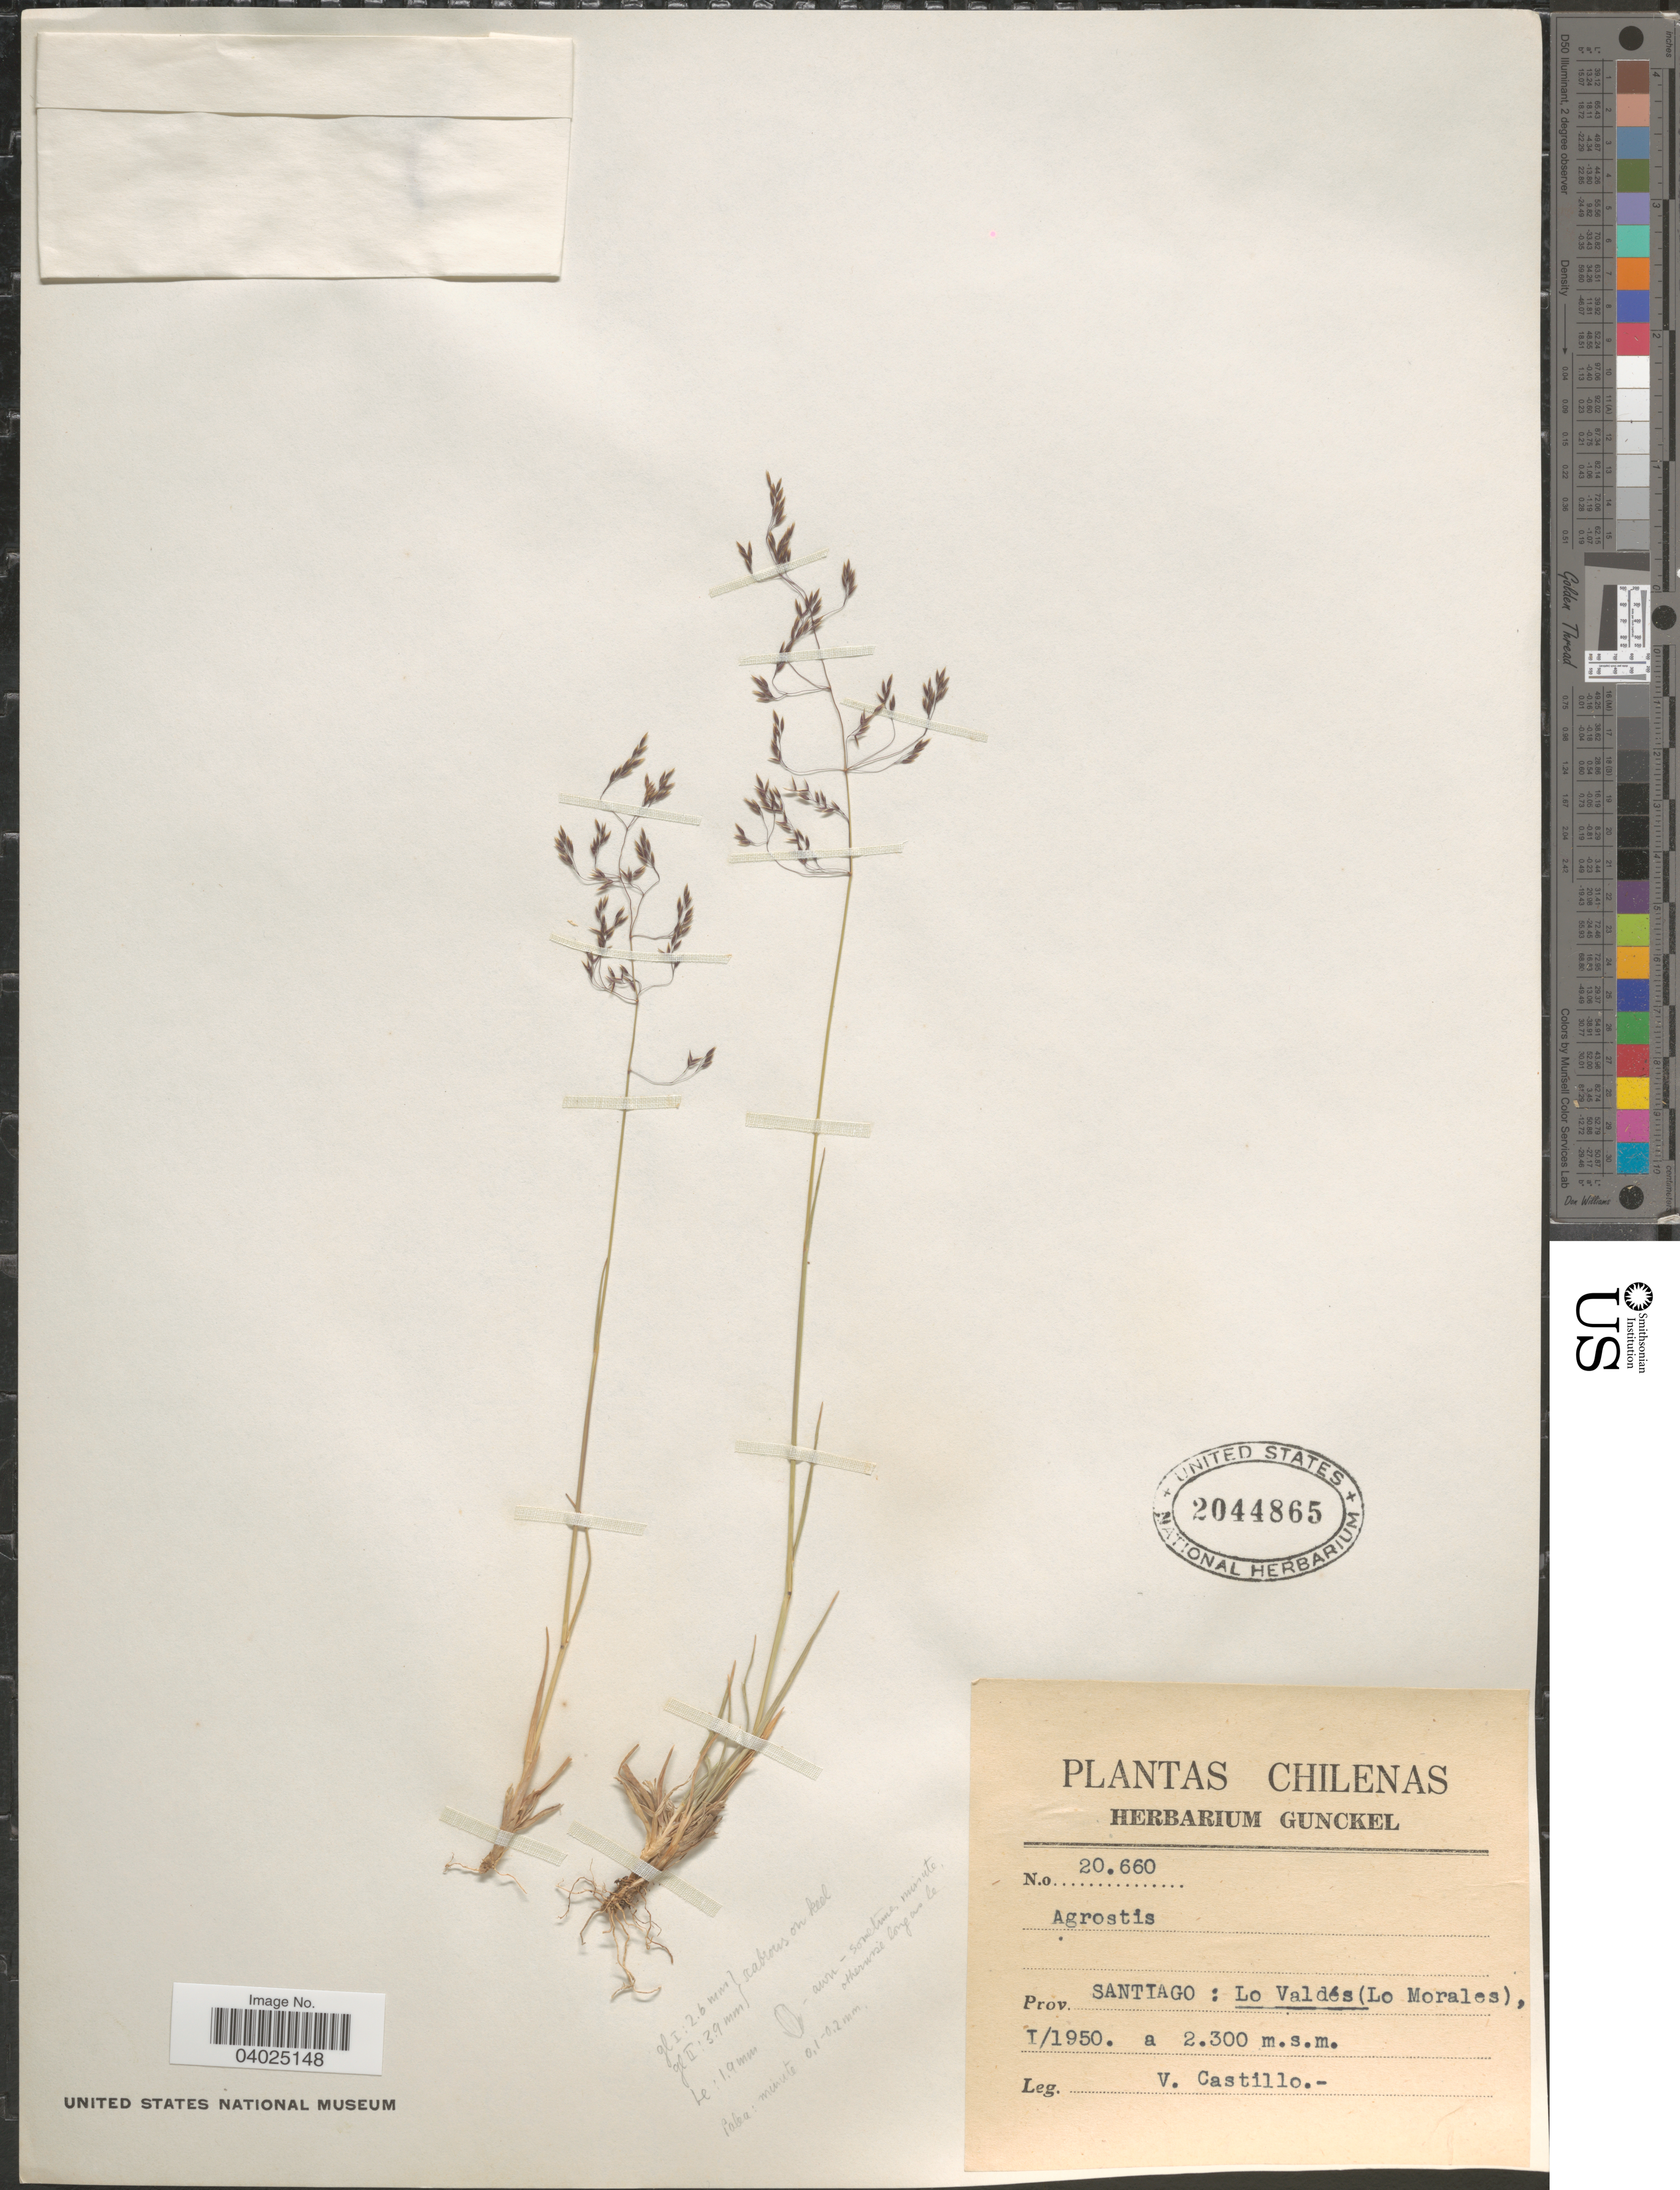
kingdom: Plantae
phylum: Tracheophyta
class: Liliopsida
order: Poales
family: Poaceae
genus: Agrostis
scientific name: Agrostis sp.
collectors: V. Castillo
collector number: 20660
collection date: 1950-01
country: Chile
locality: Prov. Santiago: Lo Valdés (Lo Morales).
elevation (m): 2300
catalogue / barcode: US 2044865